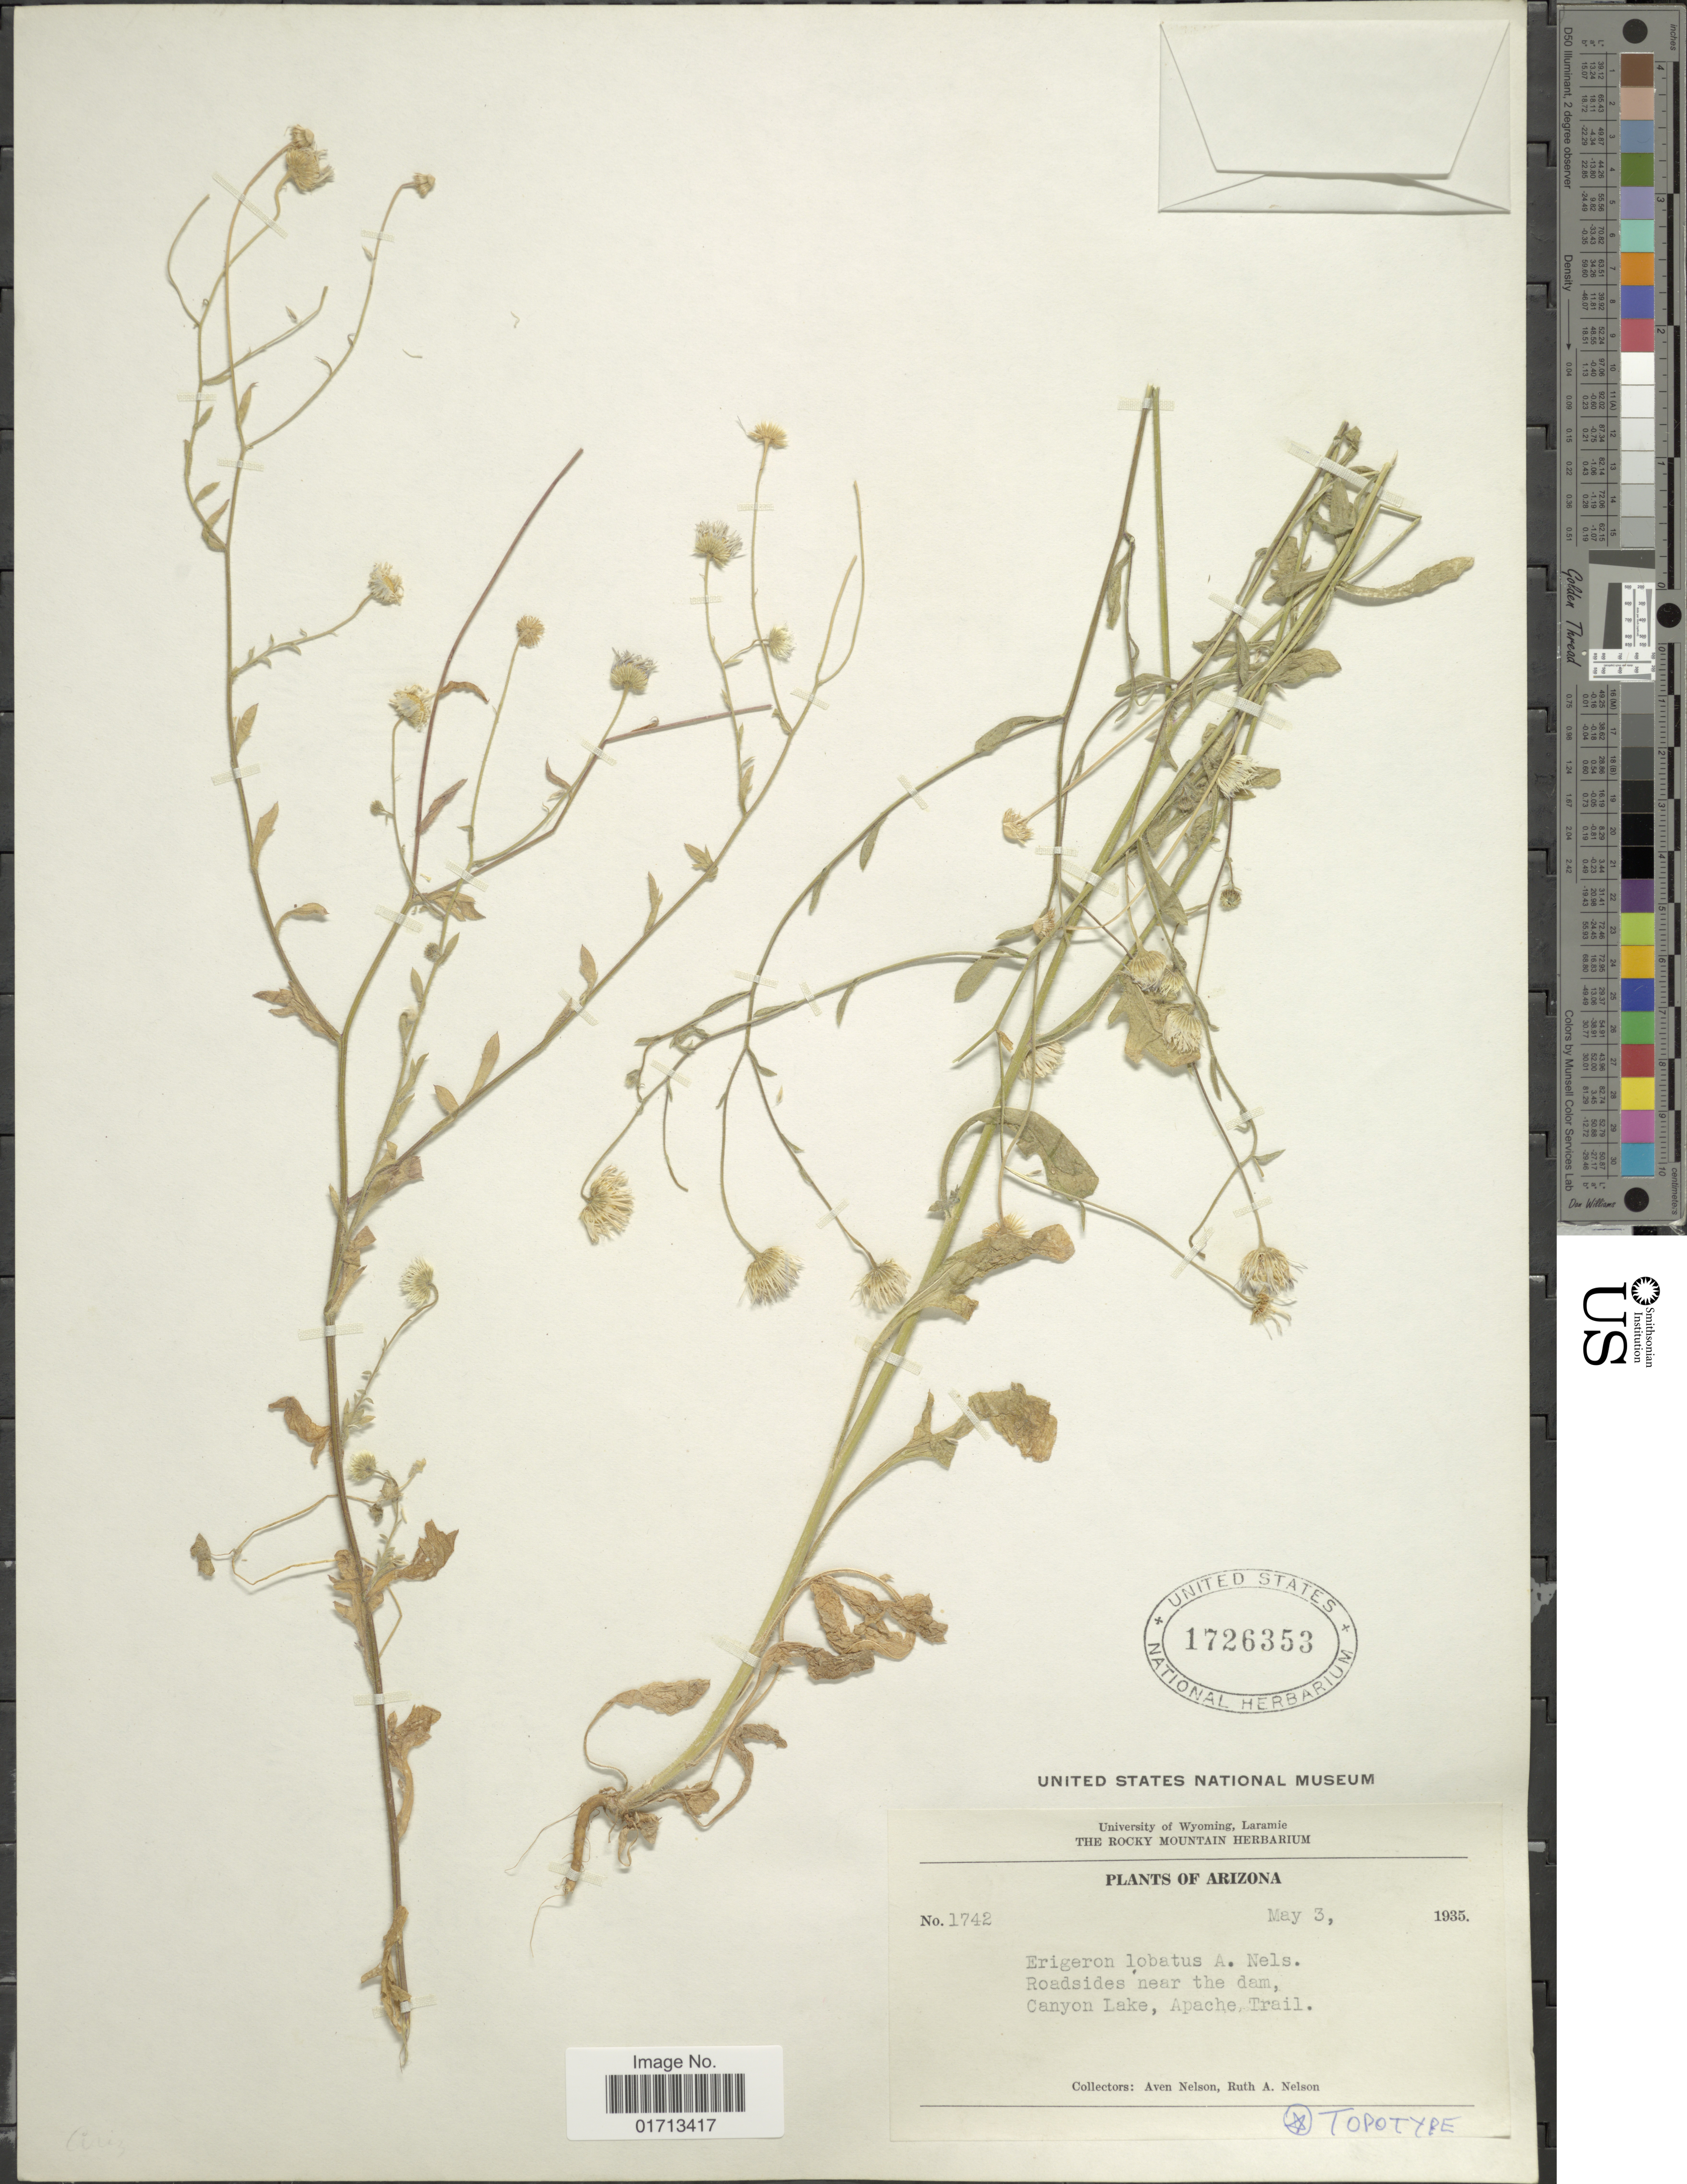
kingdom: Plantae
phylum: Tracheophyta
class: Magnoliopsida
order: Asterales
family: Asteraceae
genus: Erigeron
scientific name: Erigeron lobatus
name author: A. Nelson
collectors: A. Nelson & R. A. Nelson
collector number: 1742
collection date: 1935-05-03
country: United States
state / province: Arizona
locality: Roadsides near the dam, Canyon Lake, Apache Trail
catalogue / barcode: US 1726353